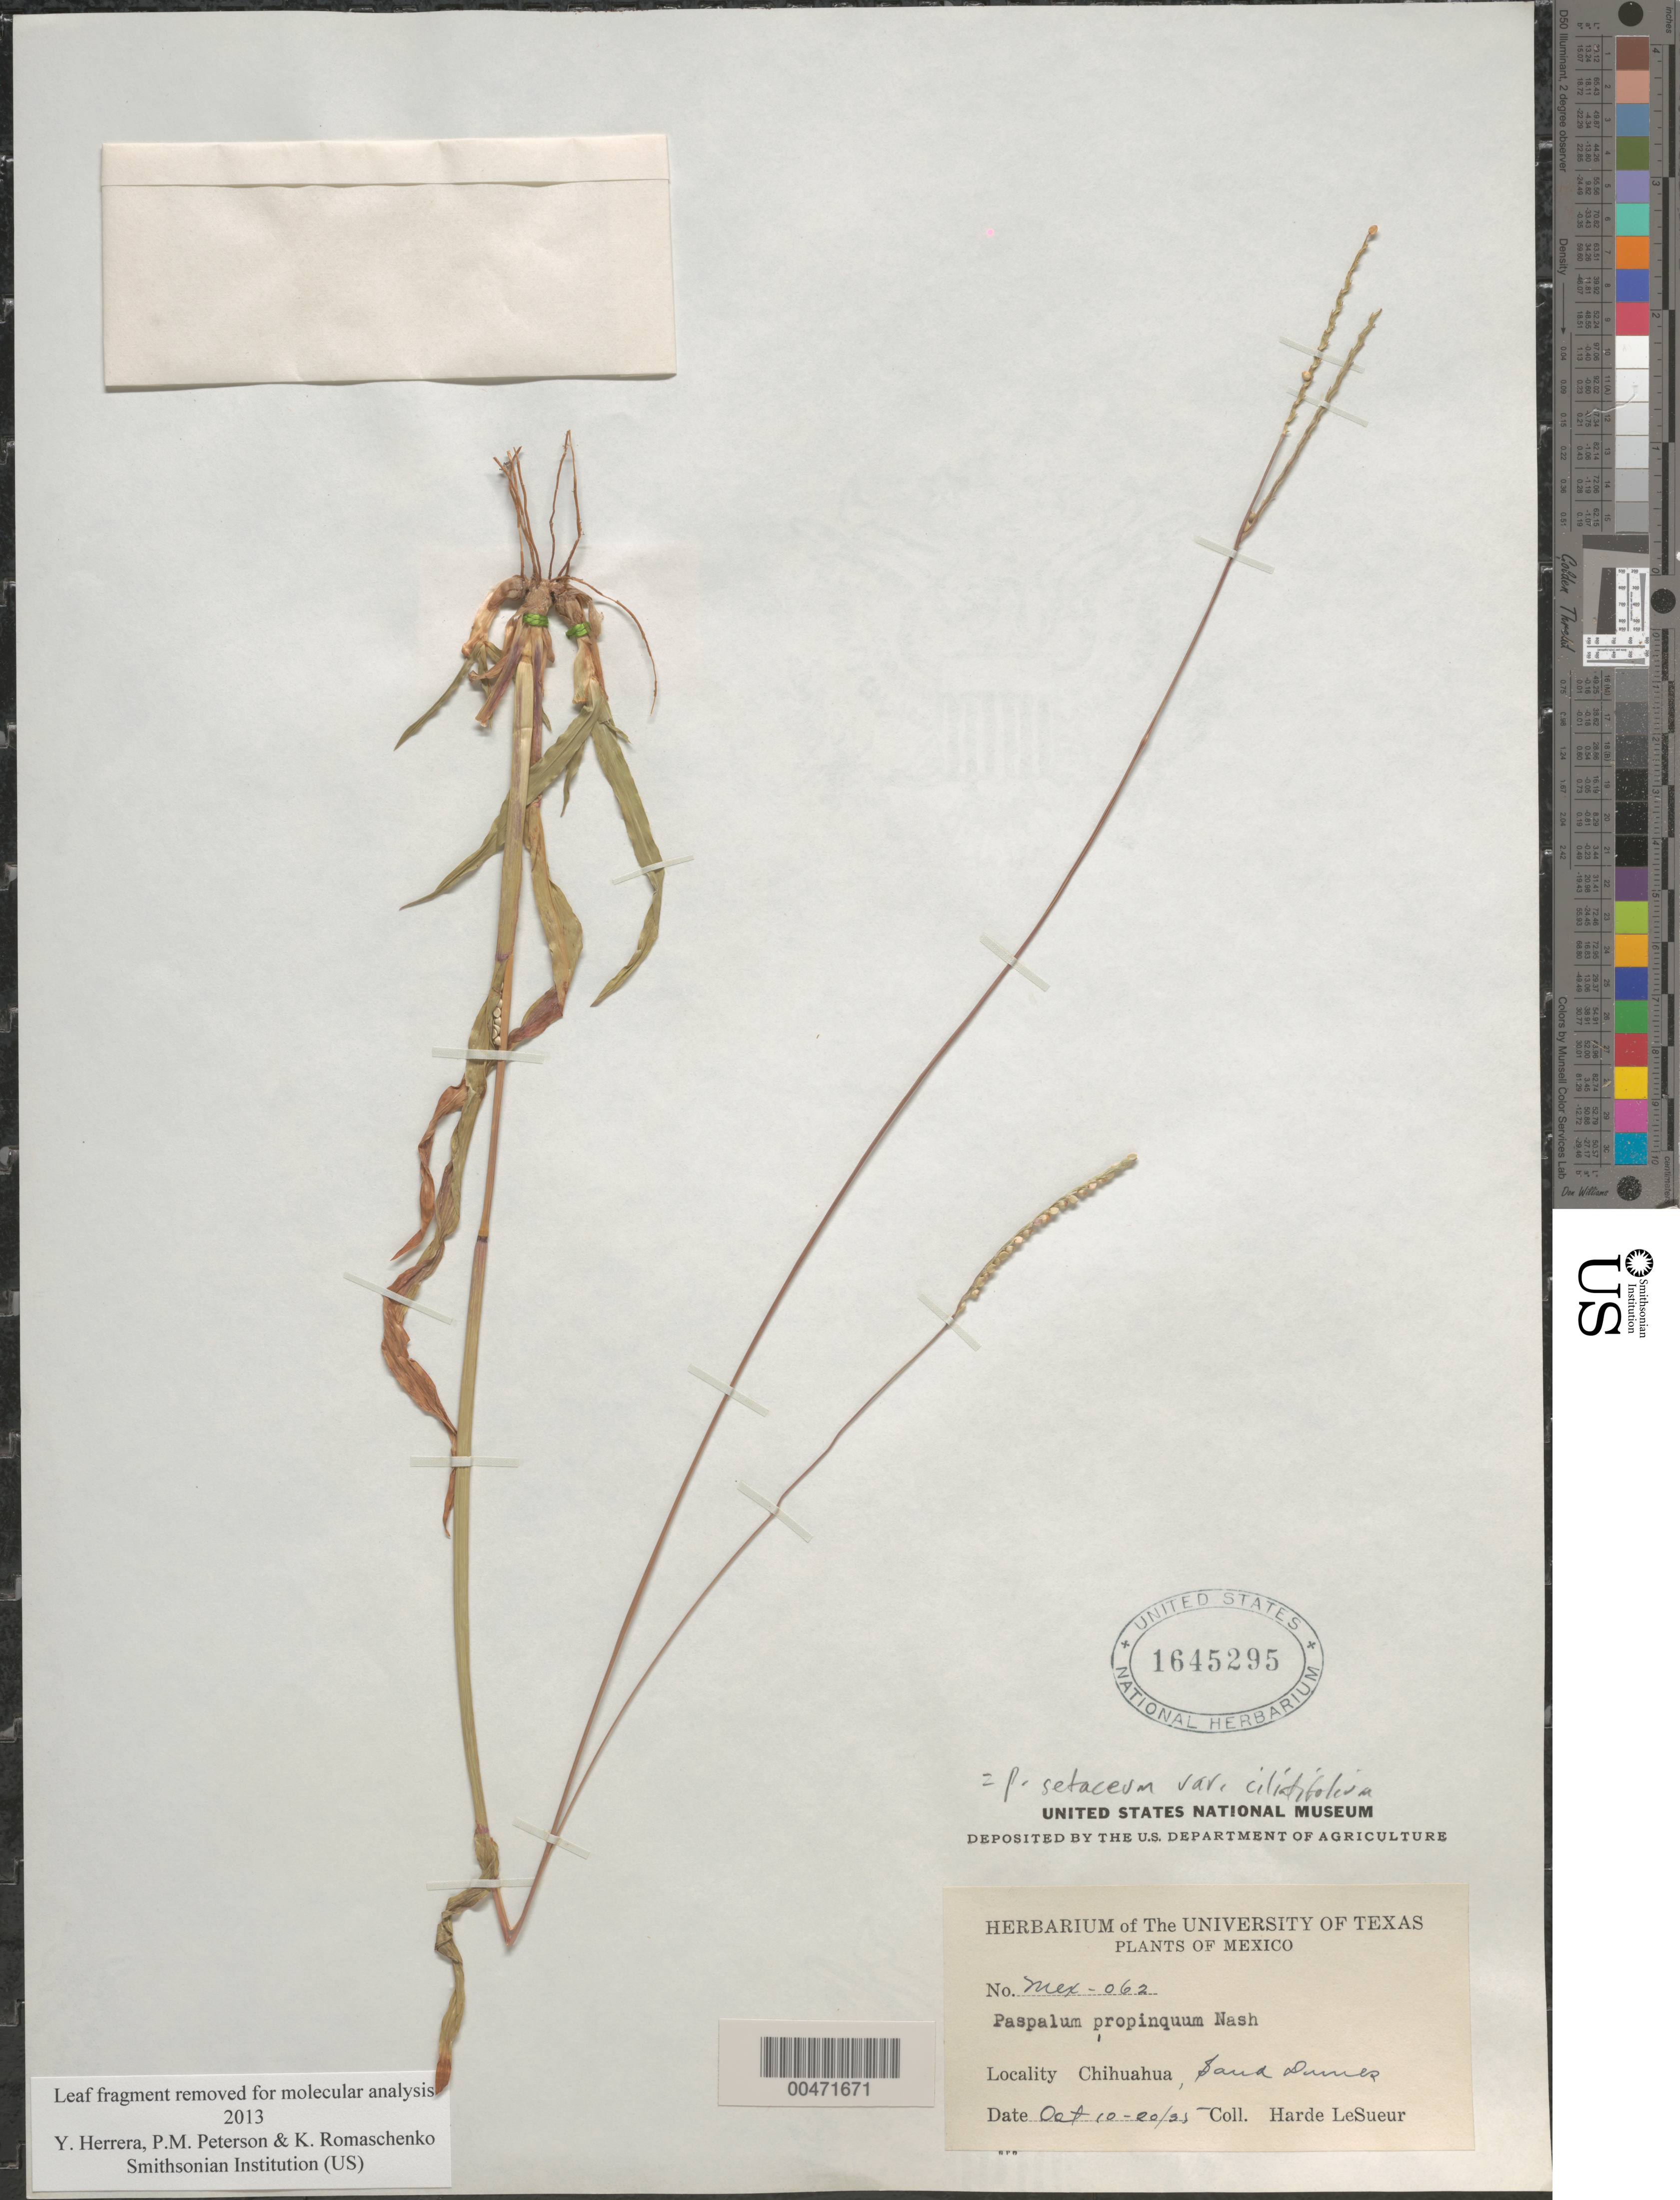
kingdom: Plantae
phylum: Tracheophyta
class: Liliopsida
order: Poales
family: Poaceae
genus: Paspalum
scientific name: Paspalum setaceum var. stramineum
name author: (Nash) D.J. Banks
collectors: D. H. LeSueur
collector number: Mex-062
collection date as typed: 10 Oct 1935 to 20 Oct 1935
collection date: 1935-10-10/1935-10-20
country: Mexico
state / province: Chihuahua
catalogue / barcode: US 1645295